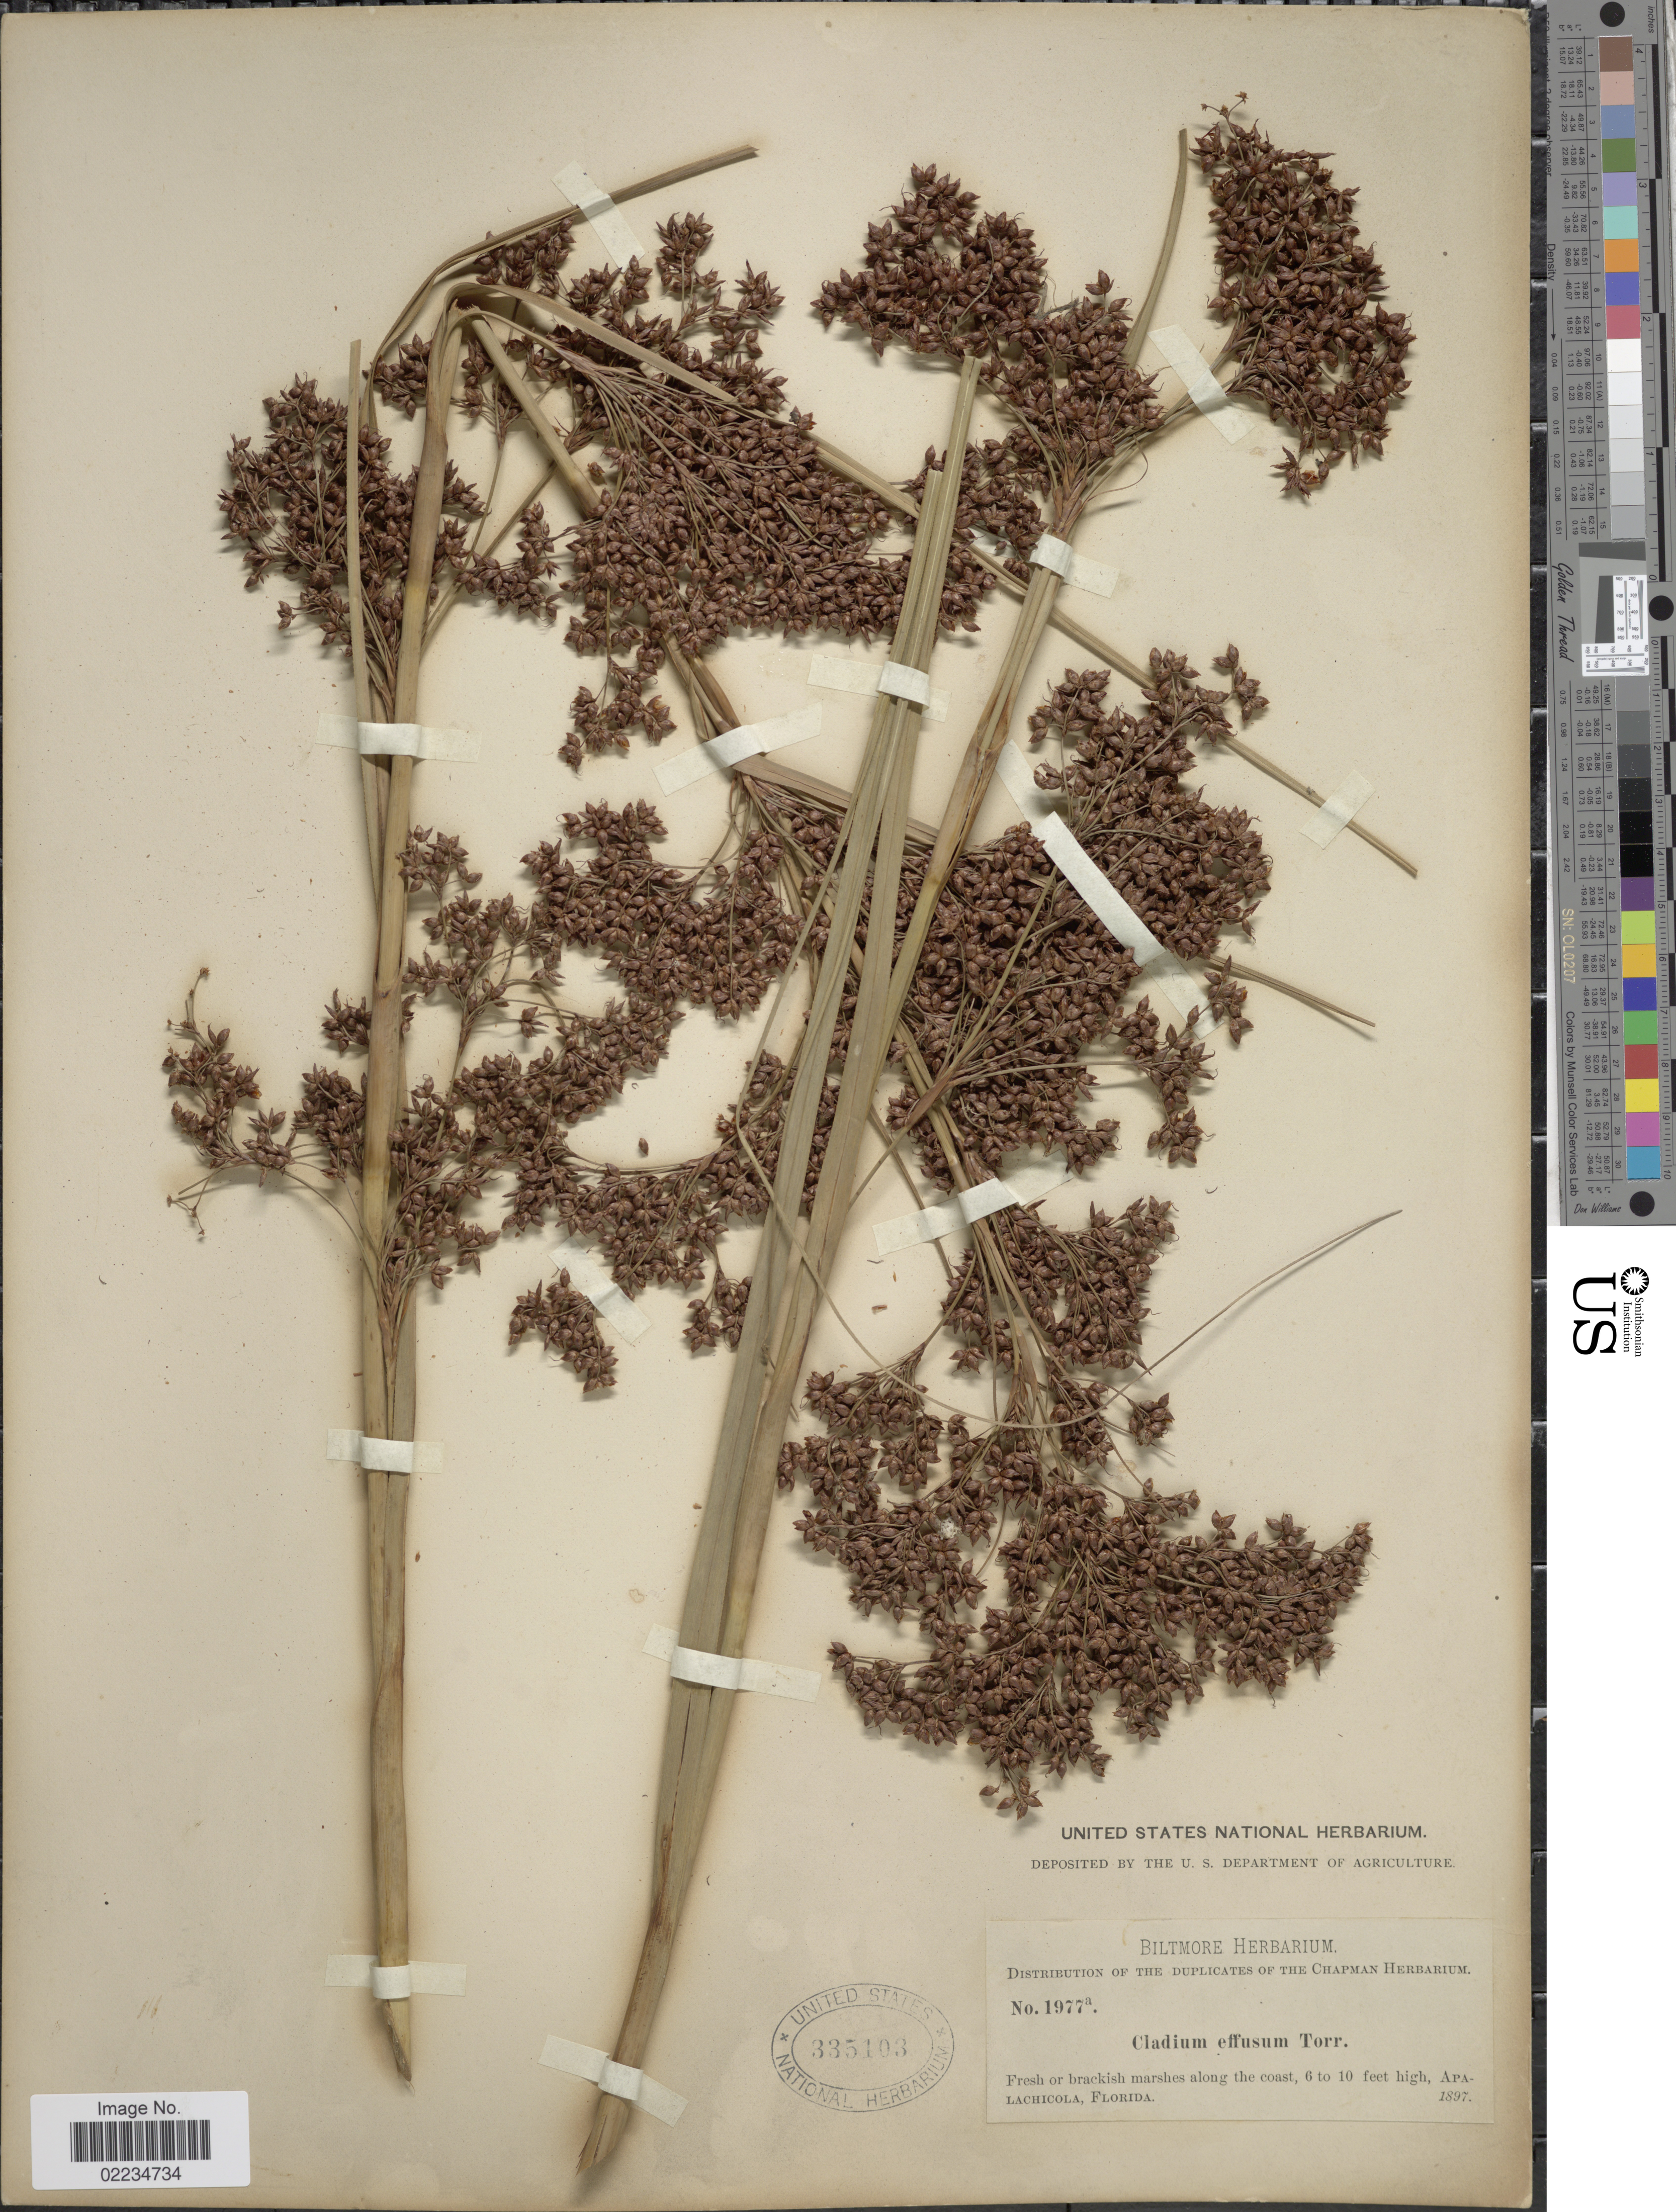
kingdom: Plantae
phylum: Tracheophyta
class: Liliopsida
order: Poales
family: Cyperaceae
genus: Cladium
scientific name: Cladium jamaicense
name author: Crantz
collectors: ex herb. Biltmore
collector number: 1977a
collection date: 1897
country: United States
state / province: Florida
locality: Fresh or brackish marshes along the coast, 6 to 10 feet high, Apalachicola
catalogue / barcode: US 335103